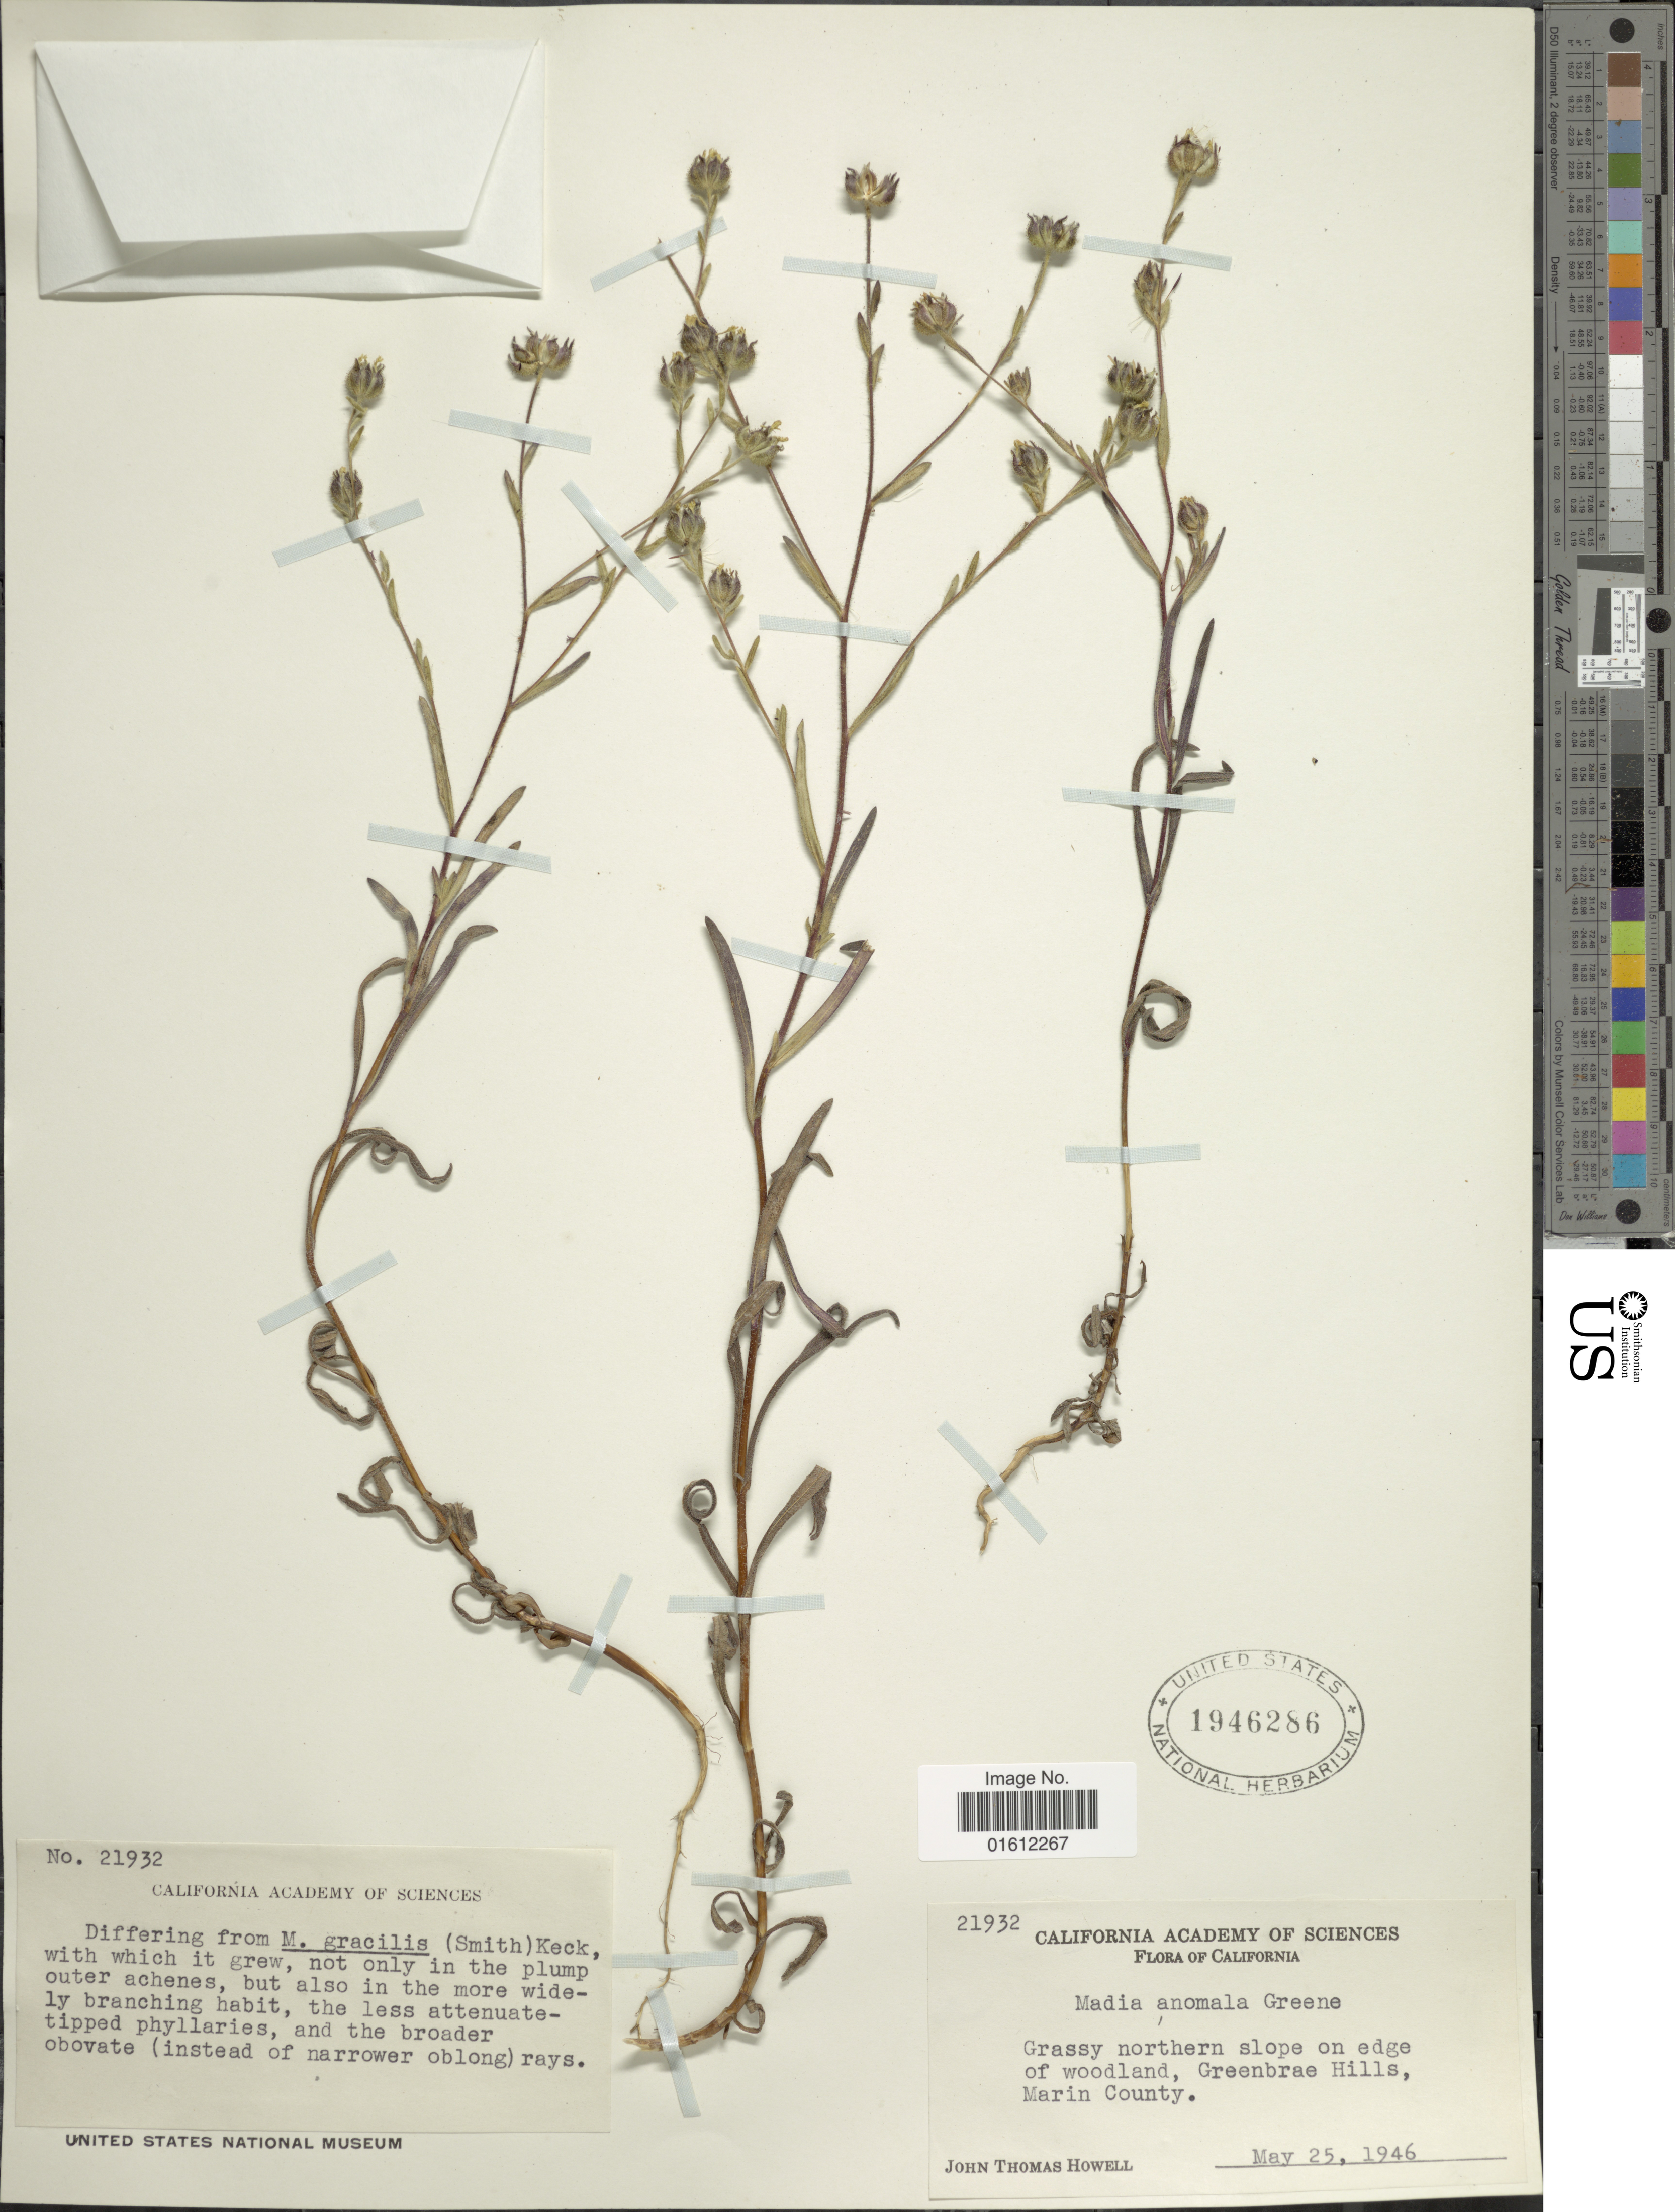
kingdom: Plantae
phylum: Tracheophyta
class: Magnoliopsida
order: Asterales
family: Asteraceae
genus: Madia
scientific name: Madia anomala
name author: Greene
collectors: J. T. Howell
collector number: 21932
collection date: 1946-04-25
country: United States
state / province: California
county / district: Marin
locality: Grassy northern slope on edge of woodland, Greenbrae Hills, Marin County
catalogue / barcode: US 1946286